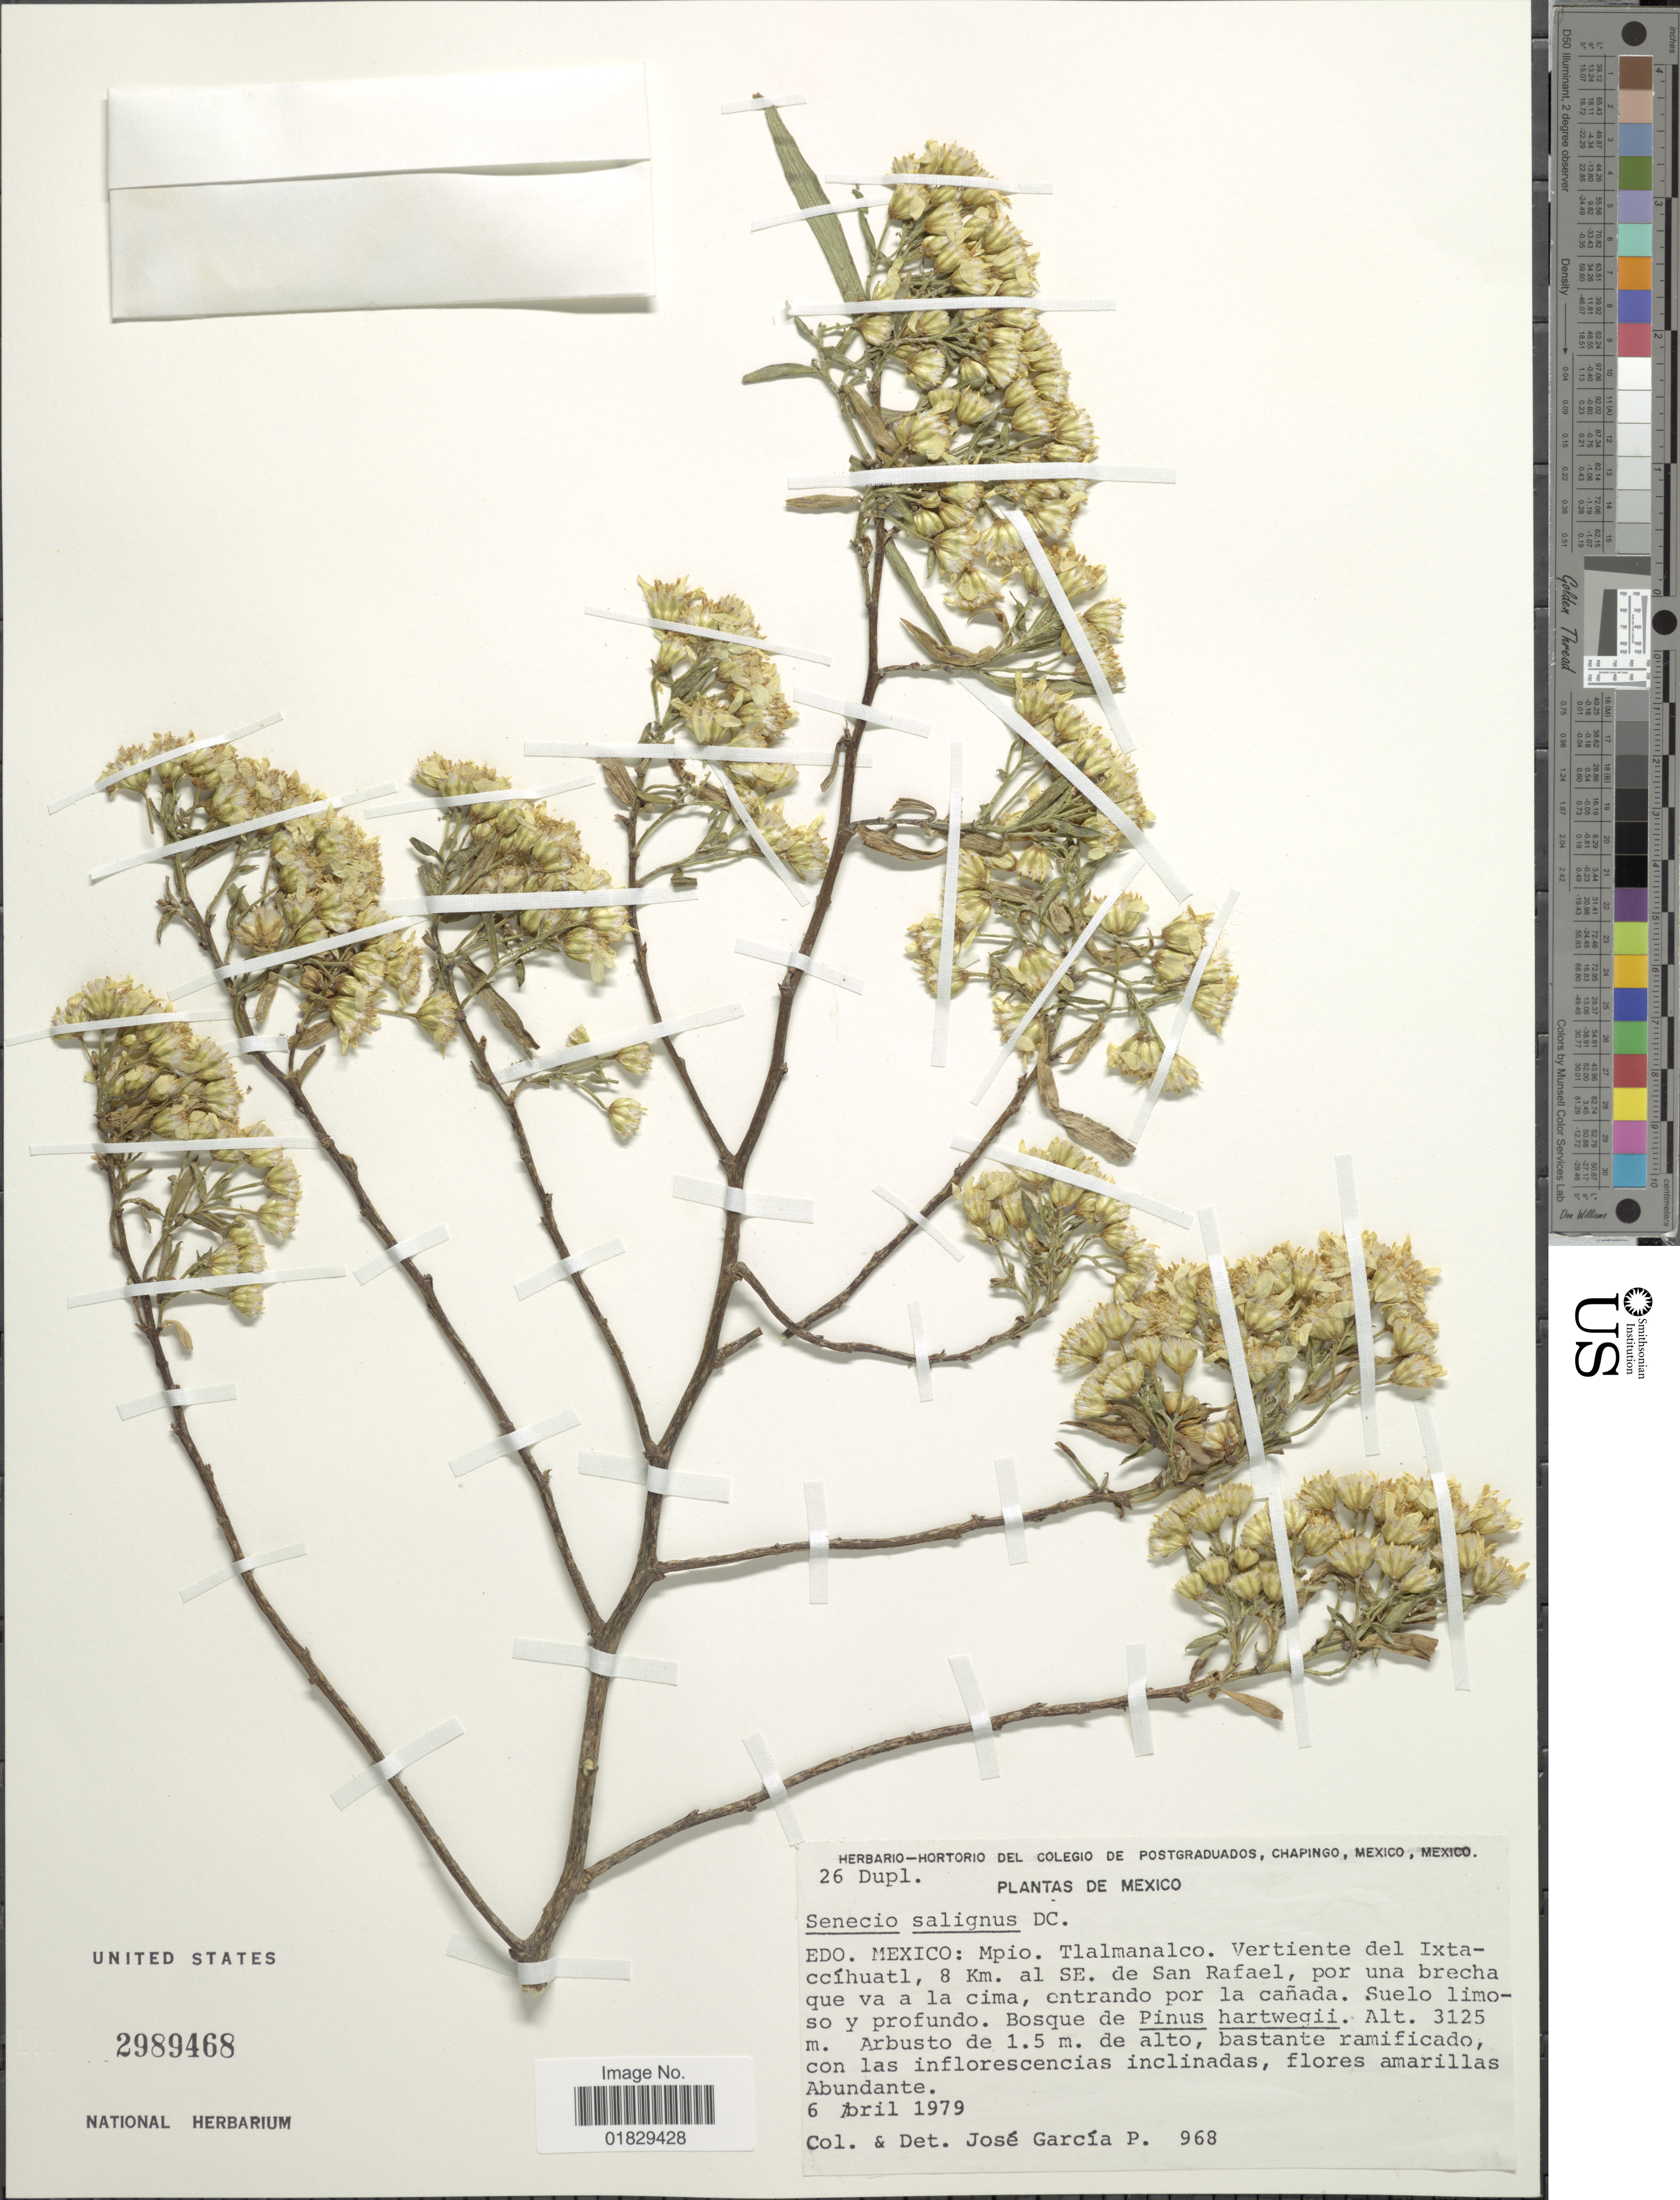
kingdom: Plantae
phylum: Tracheophyta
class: Magnoliopsida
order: Asterales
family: Asteraceae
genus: Barkleyanthus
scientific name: Barkleyanthus salicifolius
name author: (Kunth) H. Rob. & Brettell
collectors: J. García-P.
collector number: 968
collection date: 1979-04-06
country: Mexico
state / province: México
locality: Edo. Mexico: Mpio. Tlalmanalco. Vertiente del Ixtaccíhuatl, 8 Km. al SE. de San Rafael, por una brecha que va a la cima, entrando por la cañada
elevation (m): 3125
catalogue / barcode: US 2989468